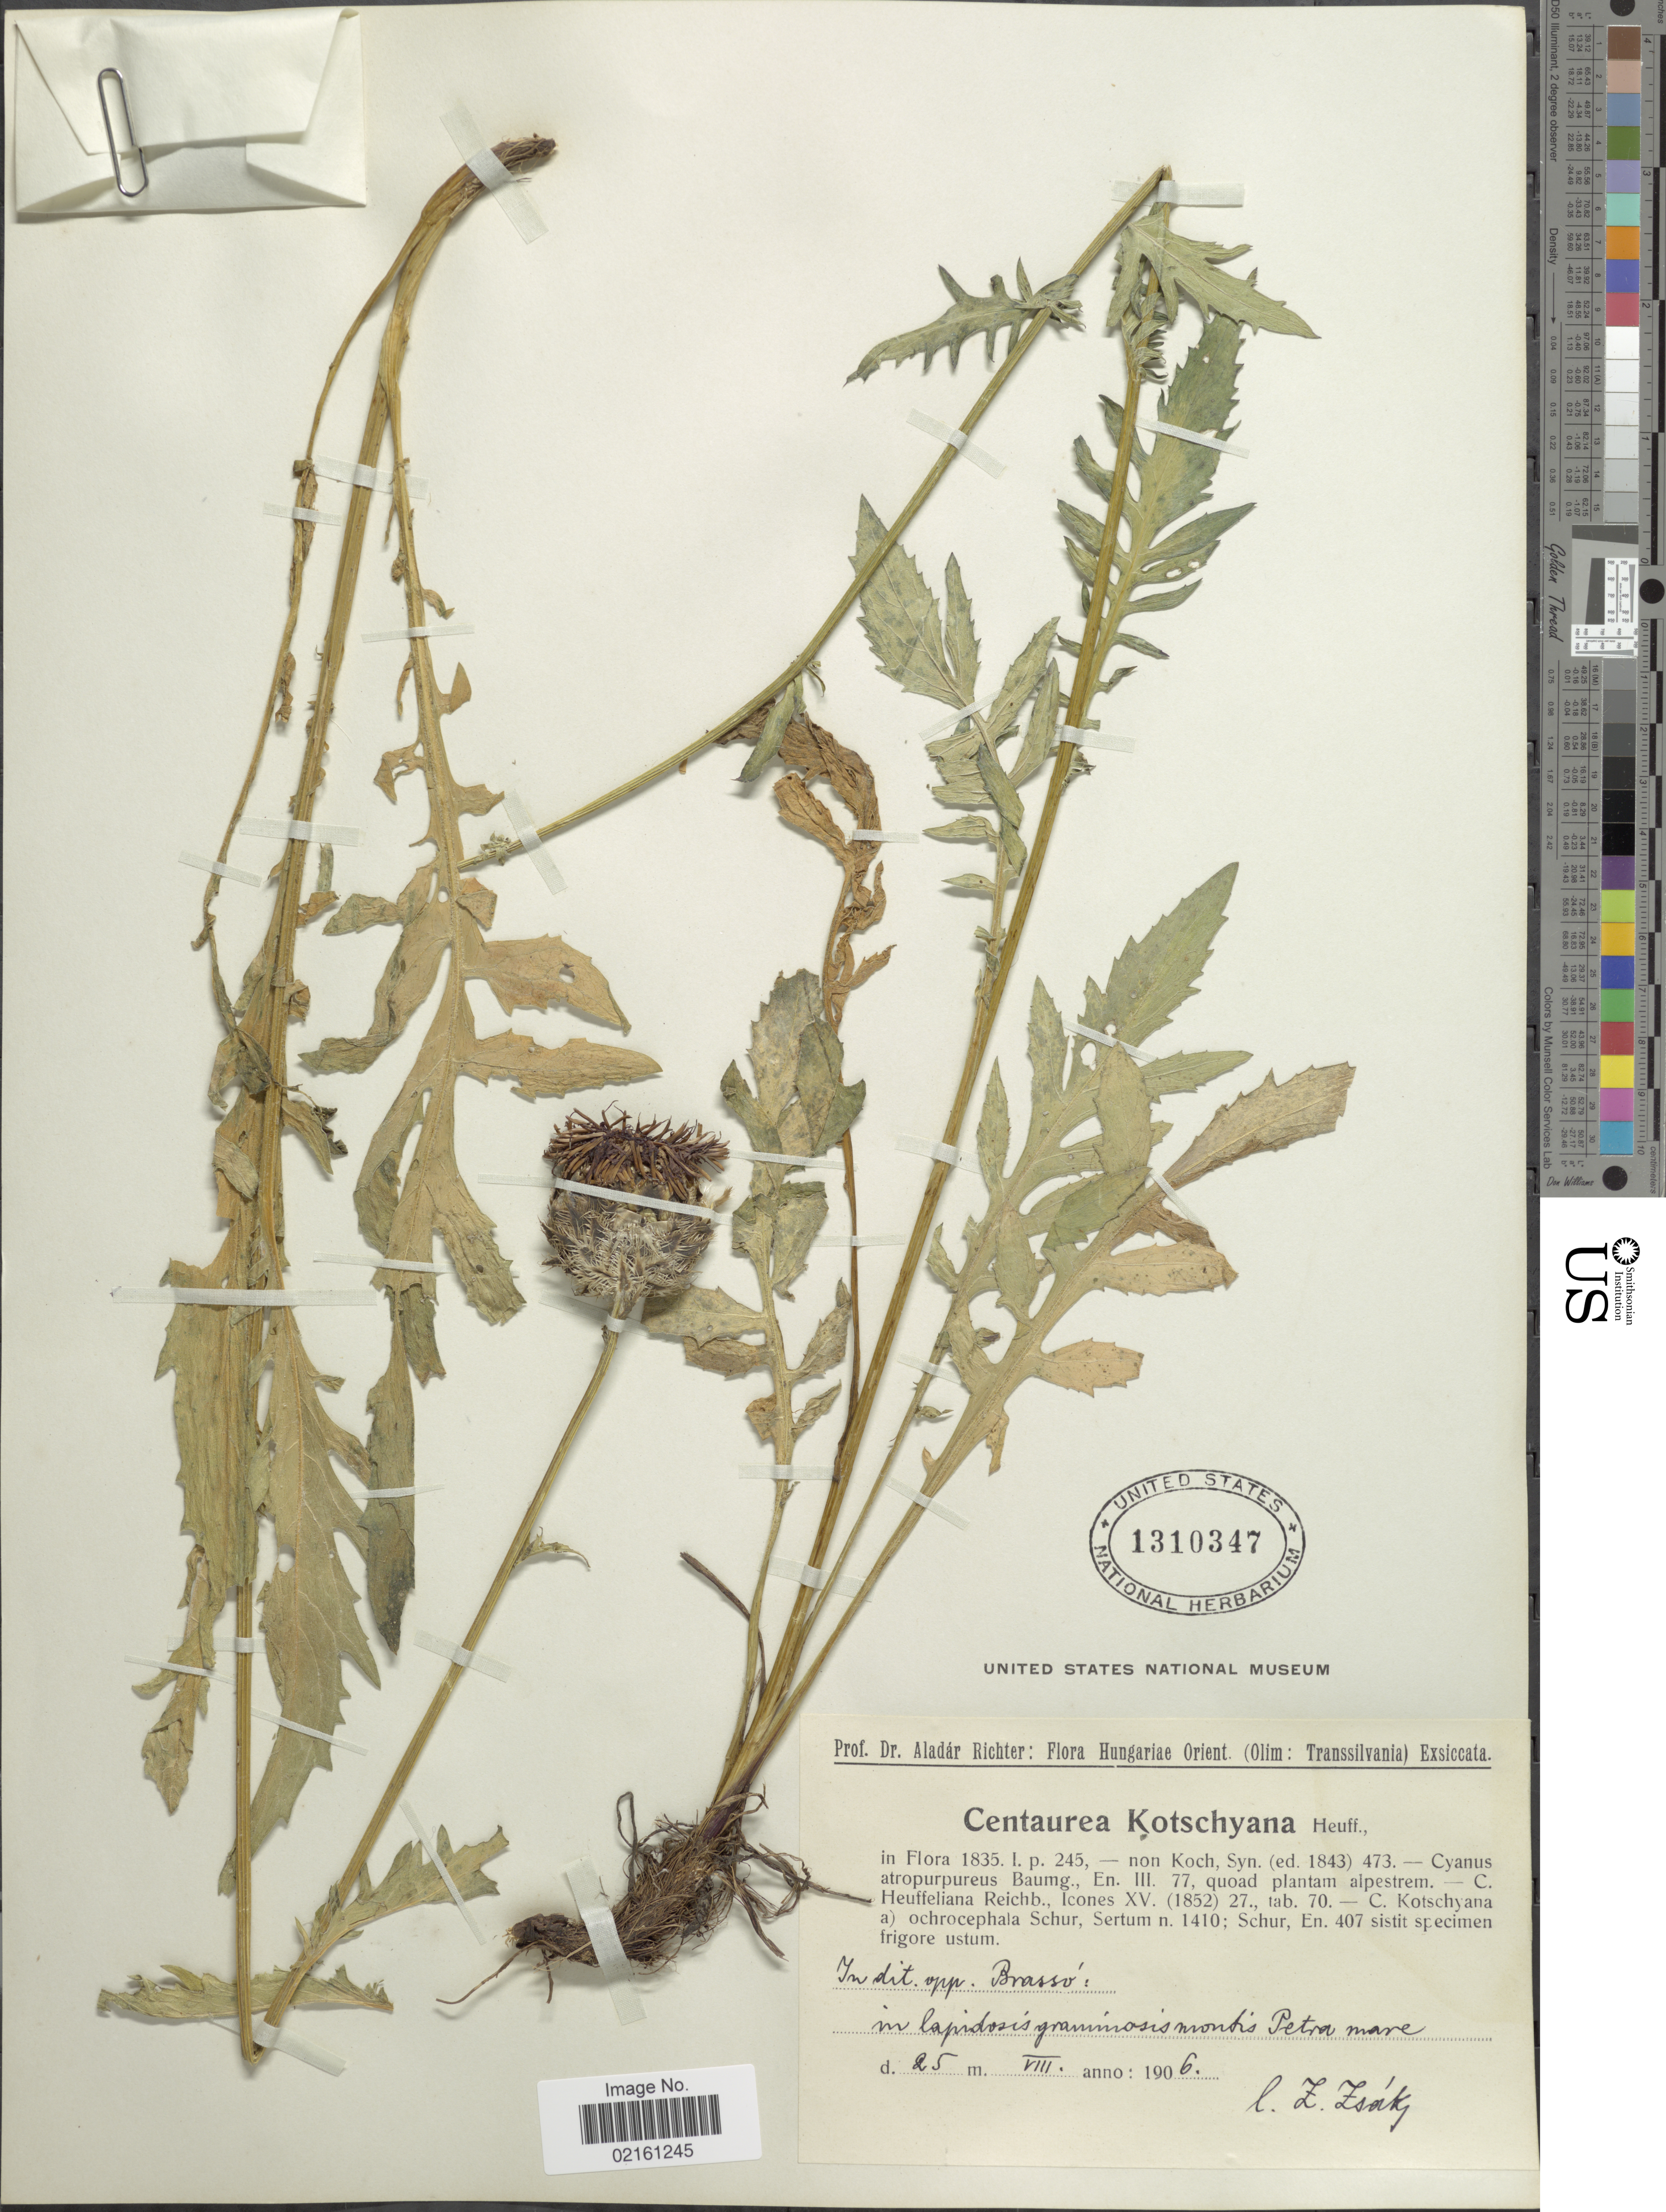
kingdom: Plantae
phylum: Tracheophyta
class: Magnoliopsida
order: Asterales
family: Asteraceae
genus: Centaurea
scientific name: Centaurea kotschyana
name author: Heuff.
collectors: Z. Zsak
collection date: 1906-08-25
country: Hungary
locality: Hungariae Orient. (Olim. Transsilvania), dit. opp. Brasso, montis Petra mare [interpreted]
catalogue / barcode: US 1310347